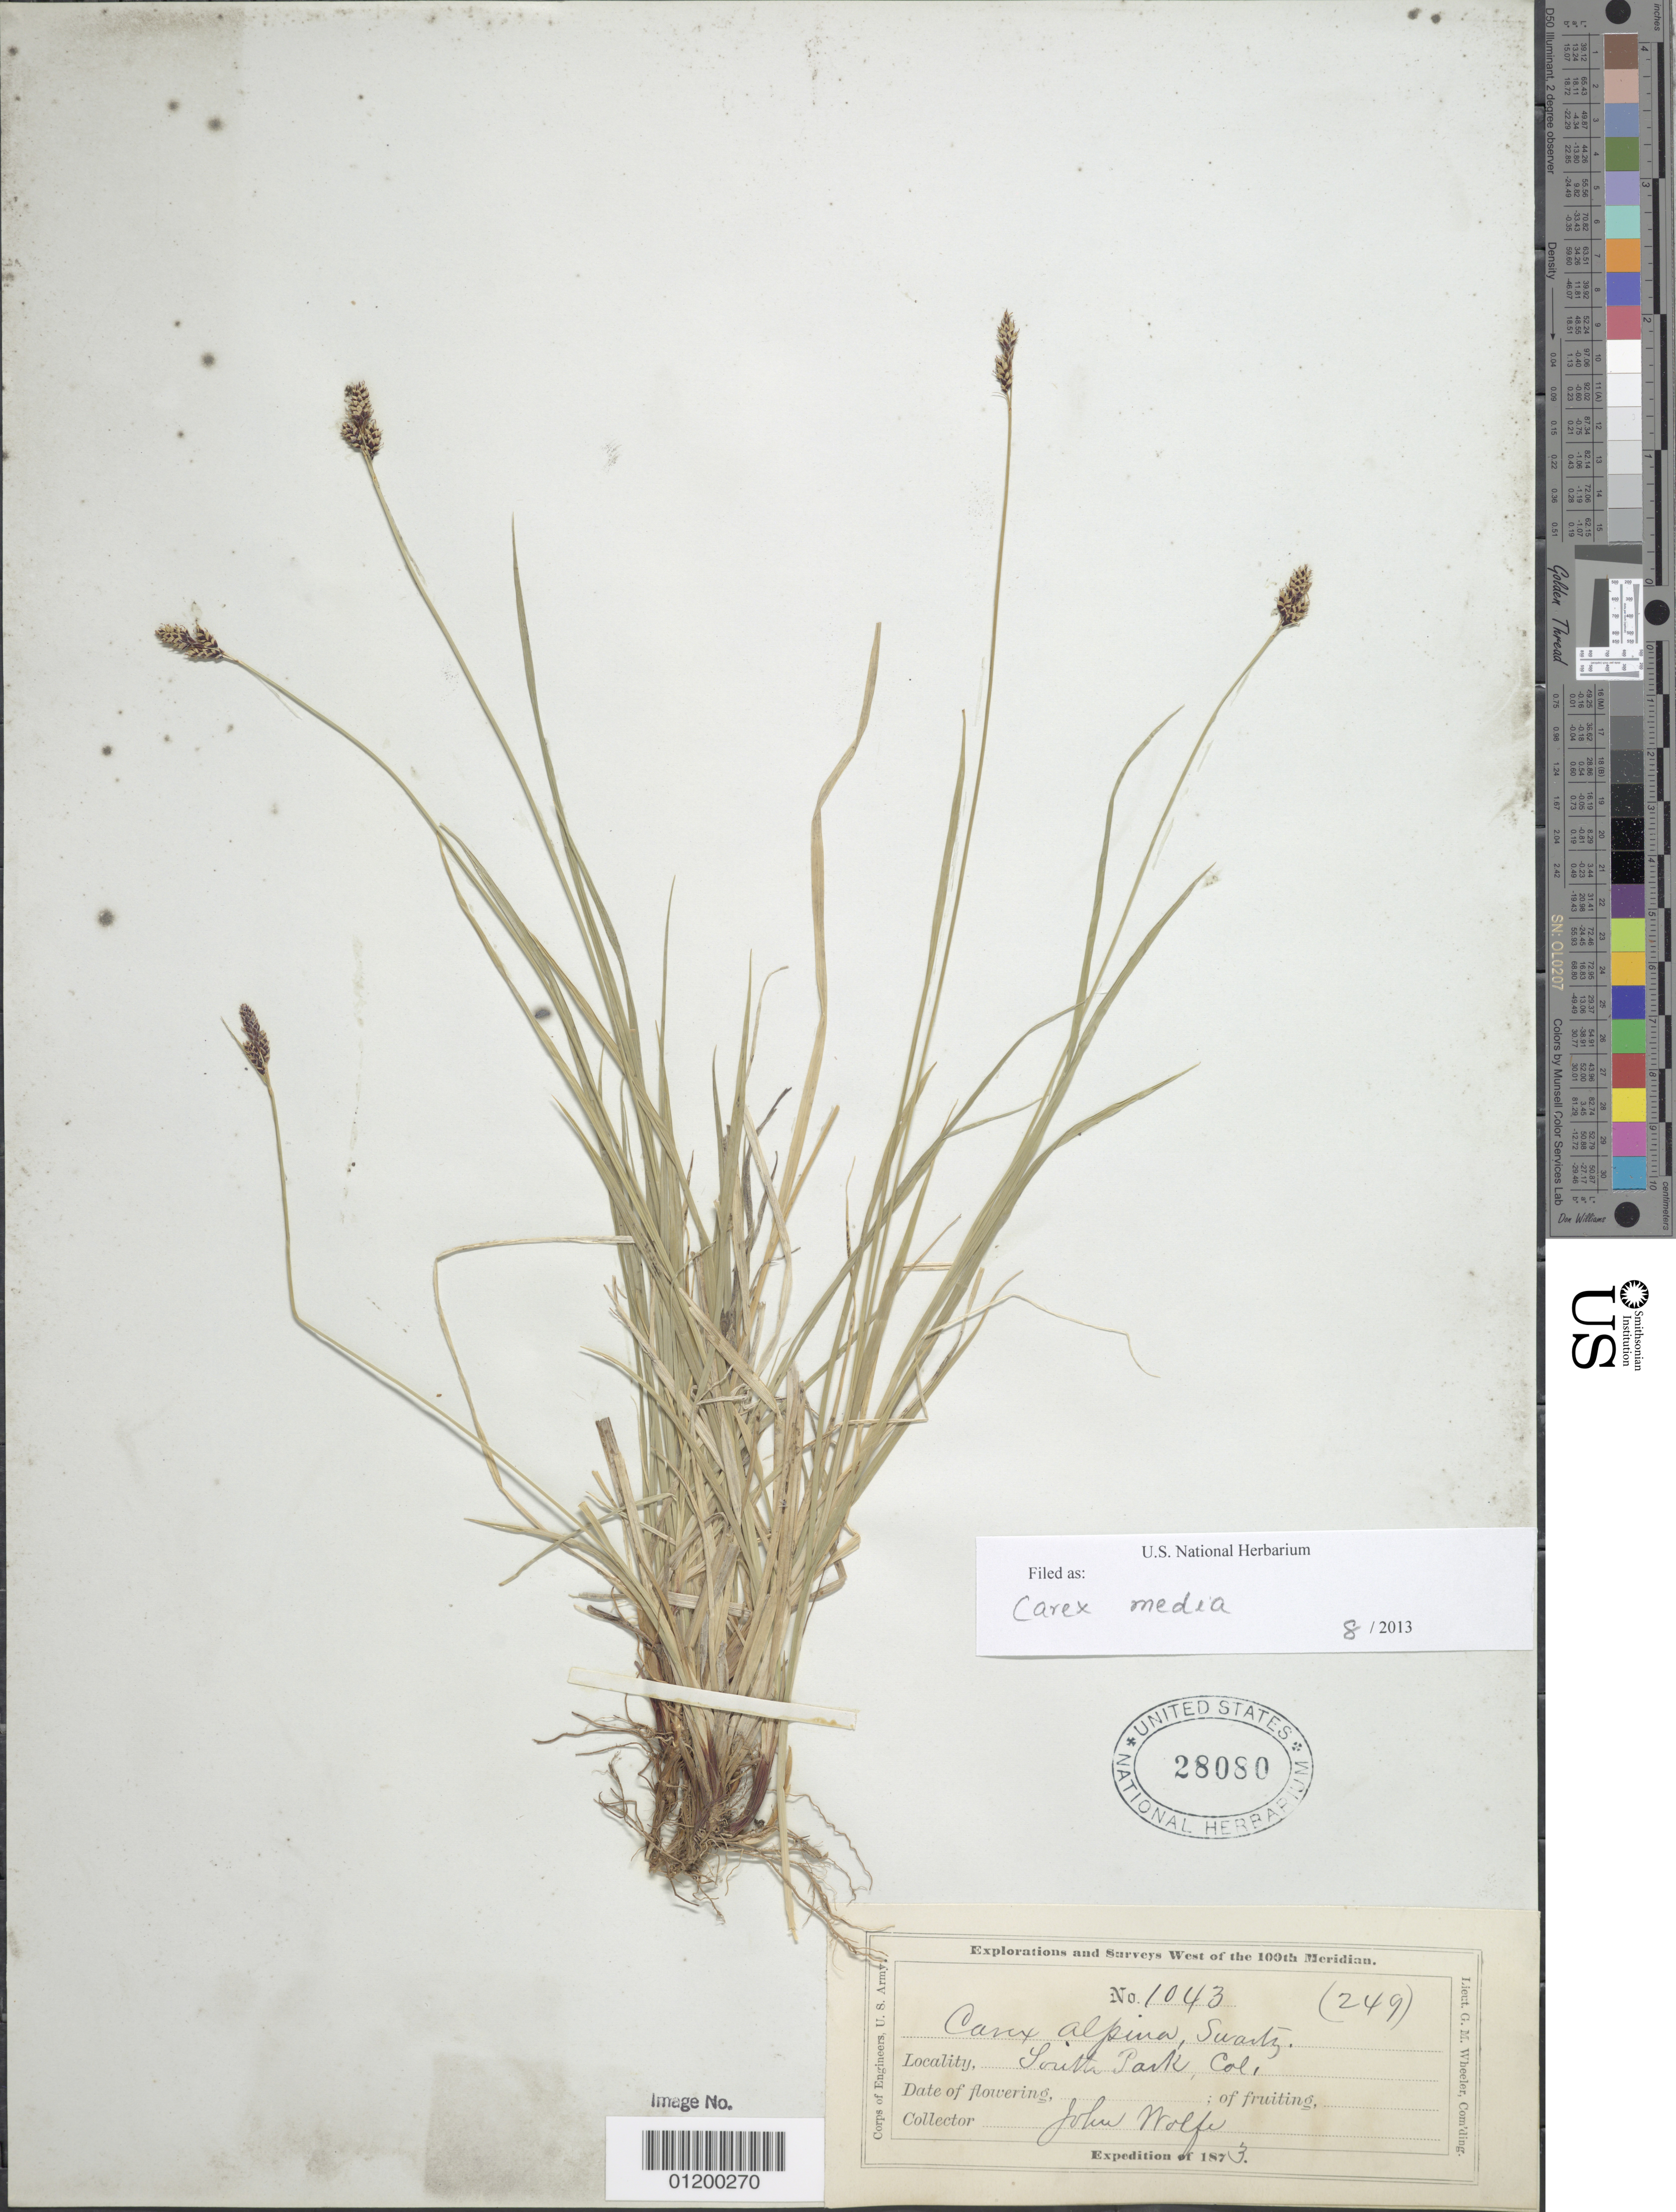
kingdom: Plantae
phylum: Tracheophyta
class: Liliopsida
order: Poales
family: Cyperaceae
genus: Carex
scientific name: Carex media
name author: R. Br.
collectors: J. Wolf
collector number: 1043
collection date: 1873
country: United States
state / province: Colorado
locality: South Park, Col Ter.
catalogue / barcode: US 28080